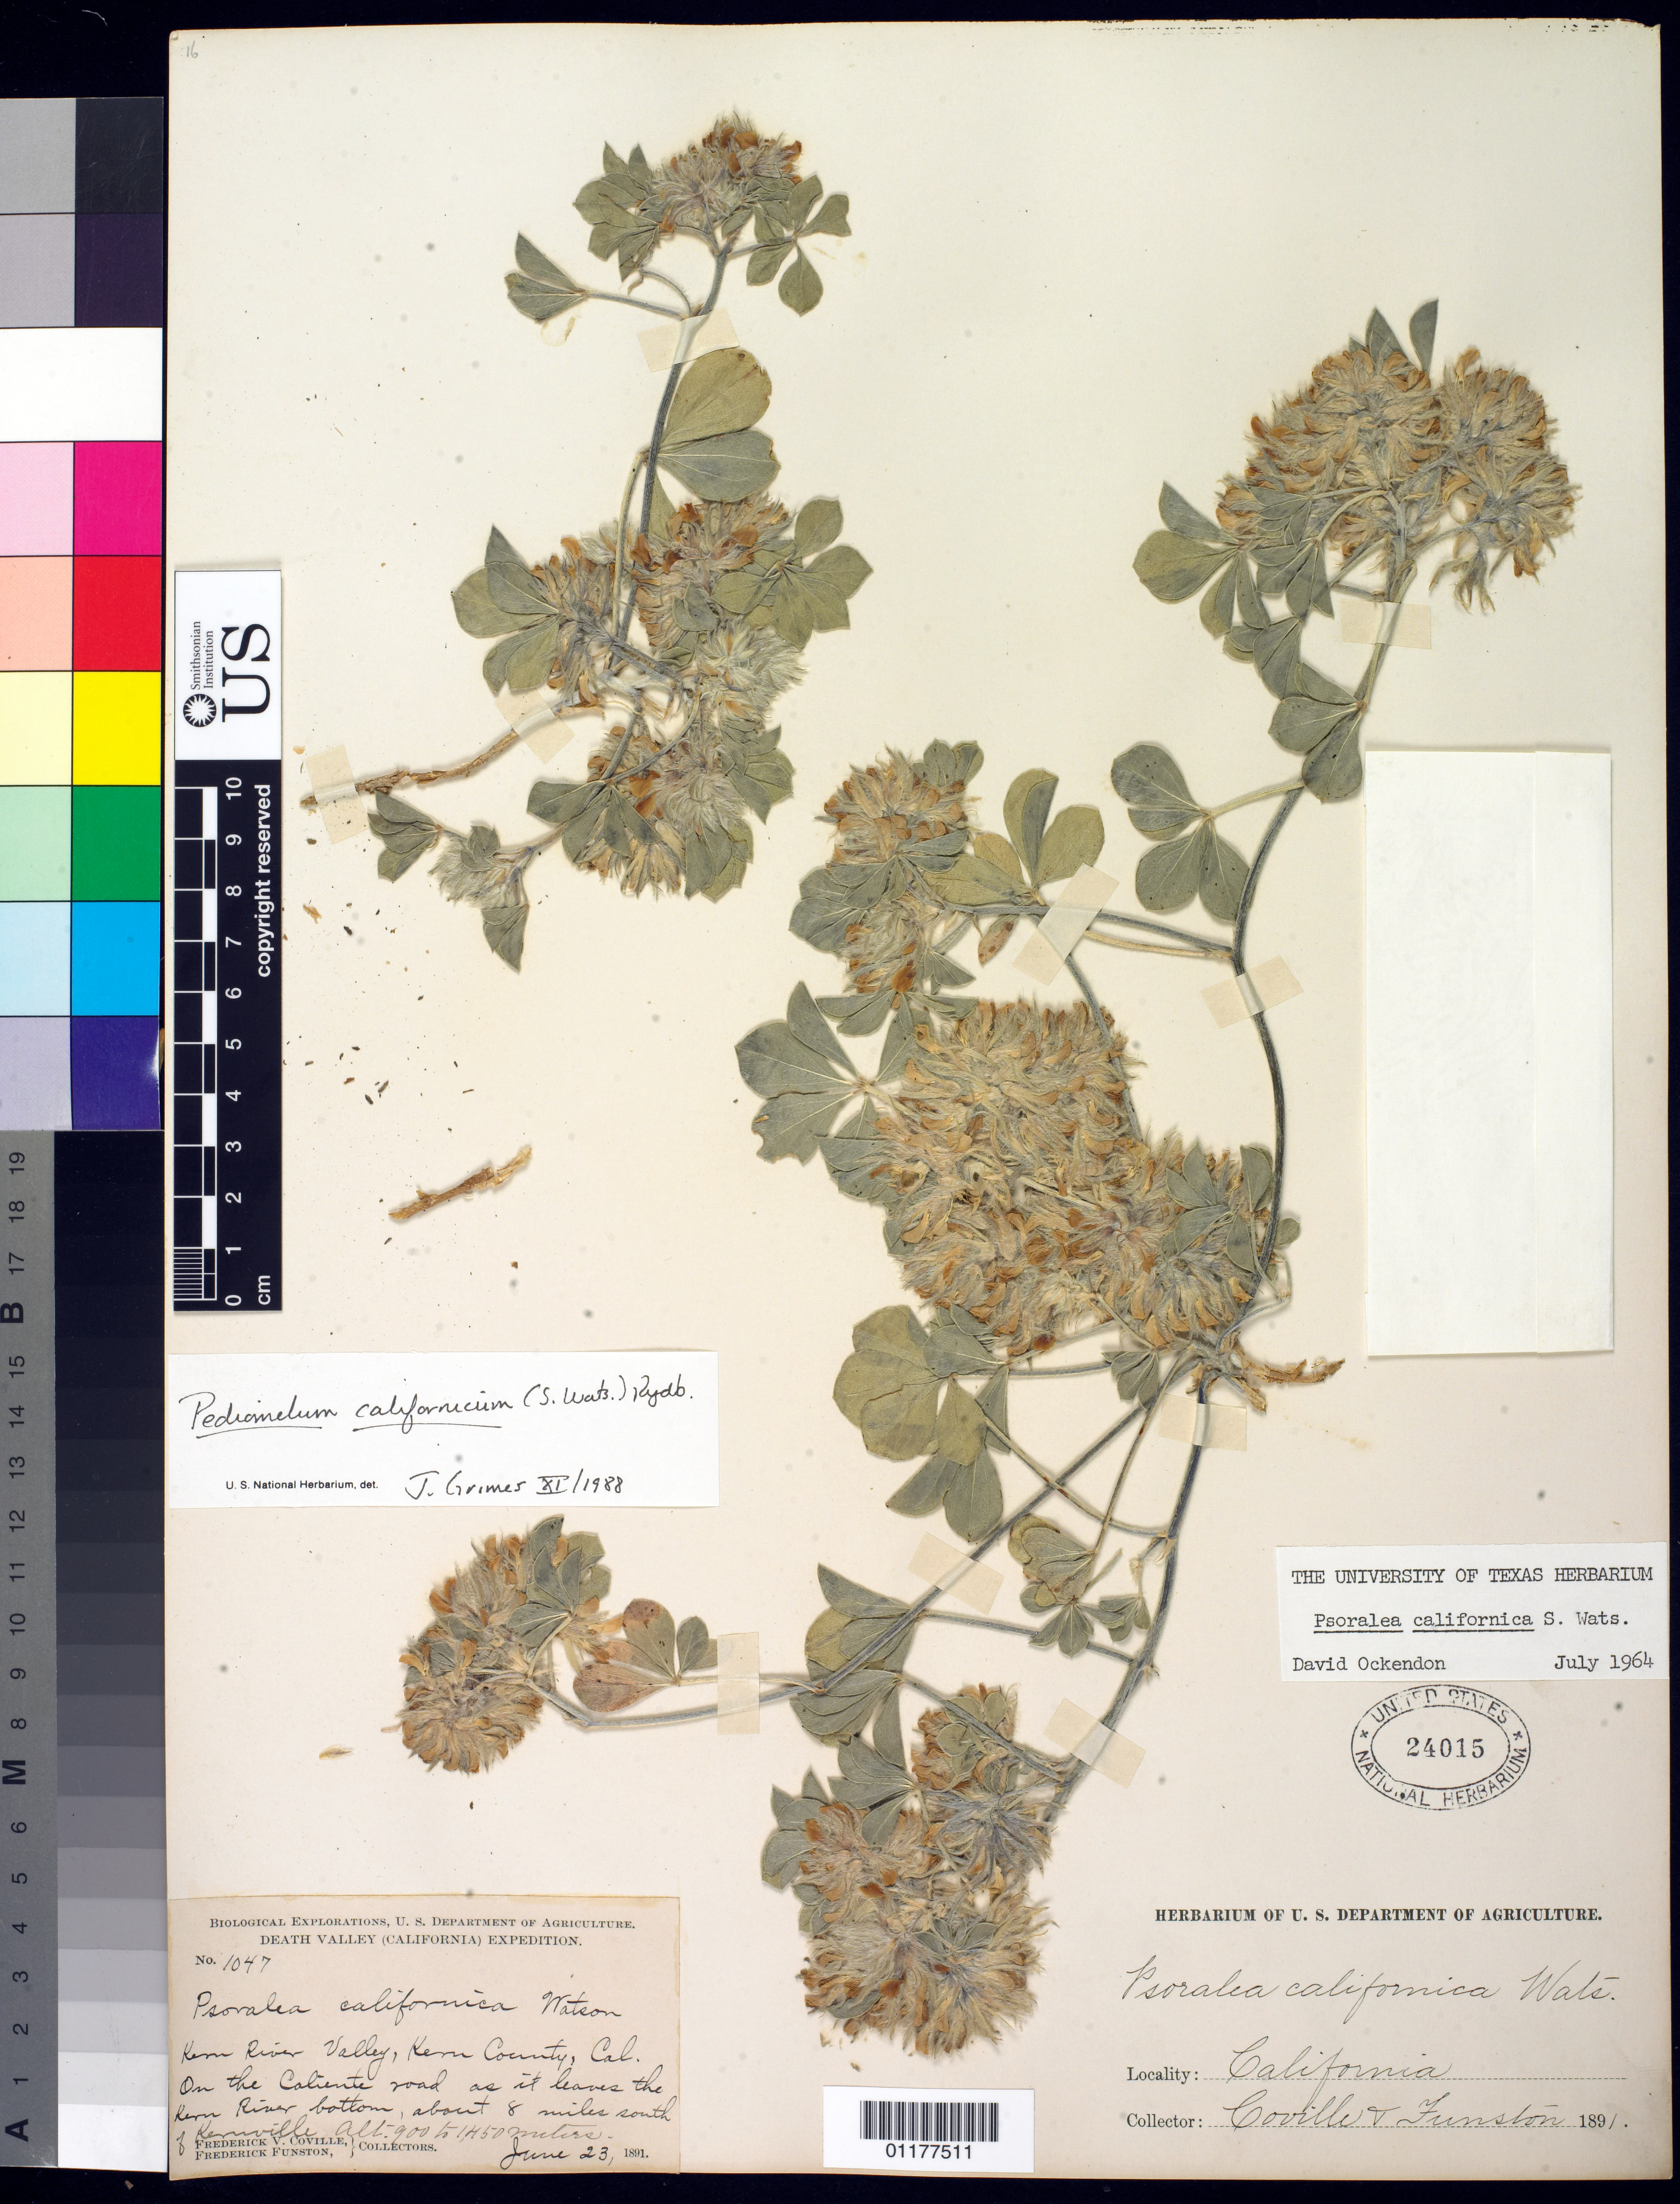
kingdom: Plantae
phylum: Tracheophyta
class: Magnoliopsida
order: Fabales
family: Fabaceae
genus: Pediomelum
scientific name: Pediomelum californicum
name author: (S. Watson) Rydb.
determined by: Grimes, J.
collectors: F. V. Coville & F. Funston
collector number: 1047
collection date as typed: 23 Jun 1891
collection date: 1891-06-23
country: United States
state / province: California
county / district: Kern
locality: Kern River Valley, on the Kernville-Caliente road.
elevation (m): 900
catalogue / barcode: US 24015